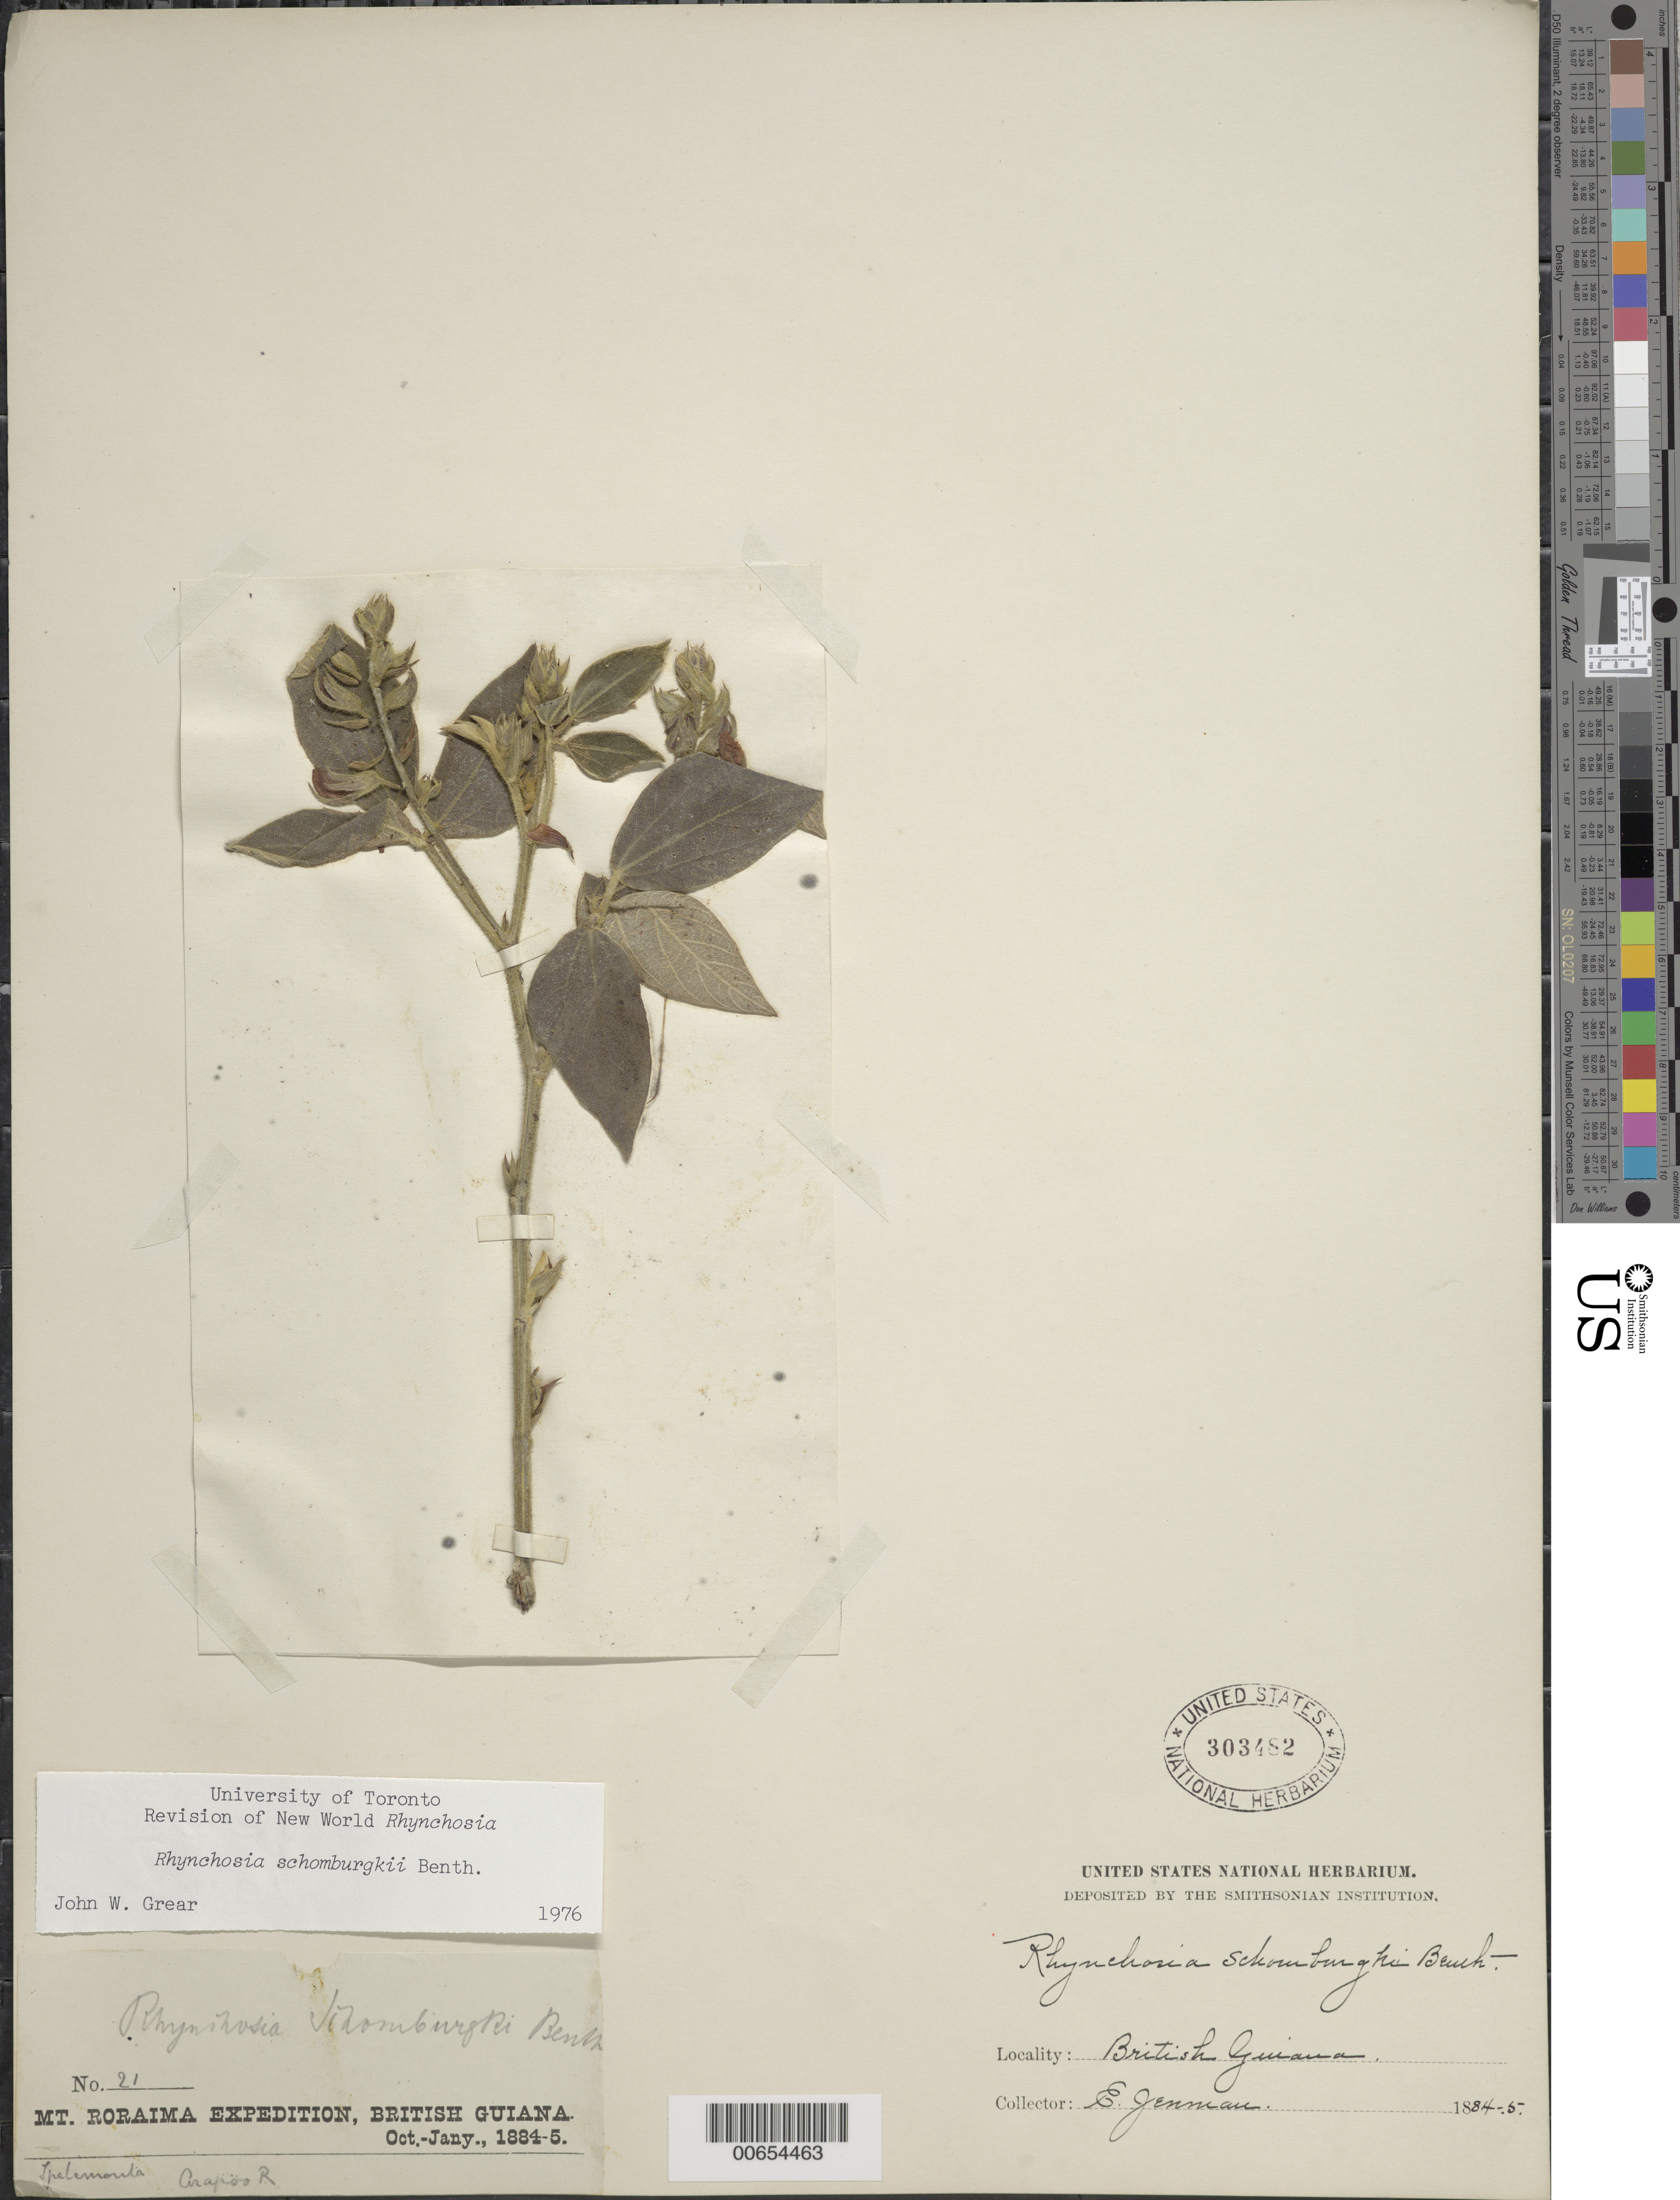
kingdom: Plantae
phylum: Tracheophyta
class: Magnoliopsida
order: Fabales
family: Fabaceae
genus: Rhynchosia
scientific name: Rhynchosia schomburgkii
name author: Benth. in Mart.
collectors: G. S. Jenman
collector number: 21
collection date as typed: October 1884 to January 1885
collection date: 1884-10/1885-01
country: Guyana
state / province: Cuyuni-Mazaruni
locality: Mt. Roraima, Arapou R.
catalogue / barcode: US 303482